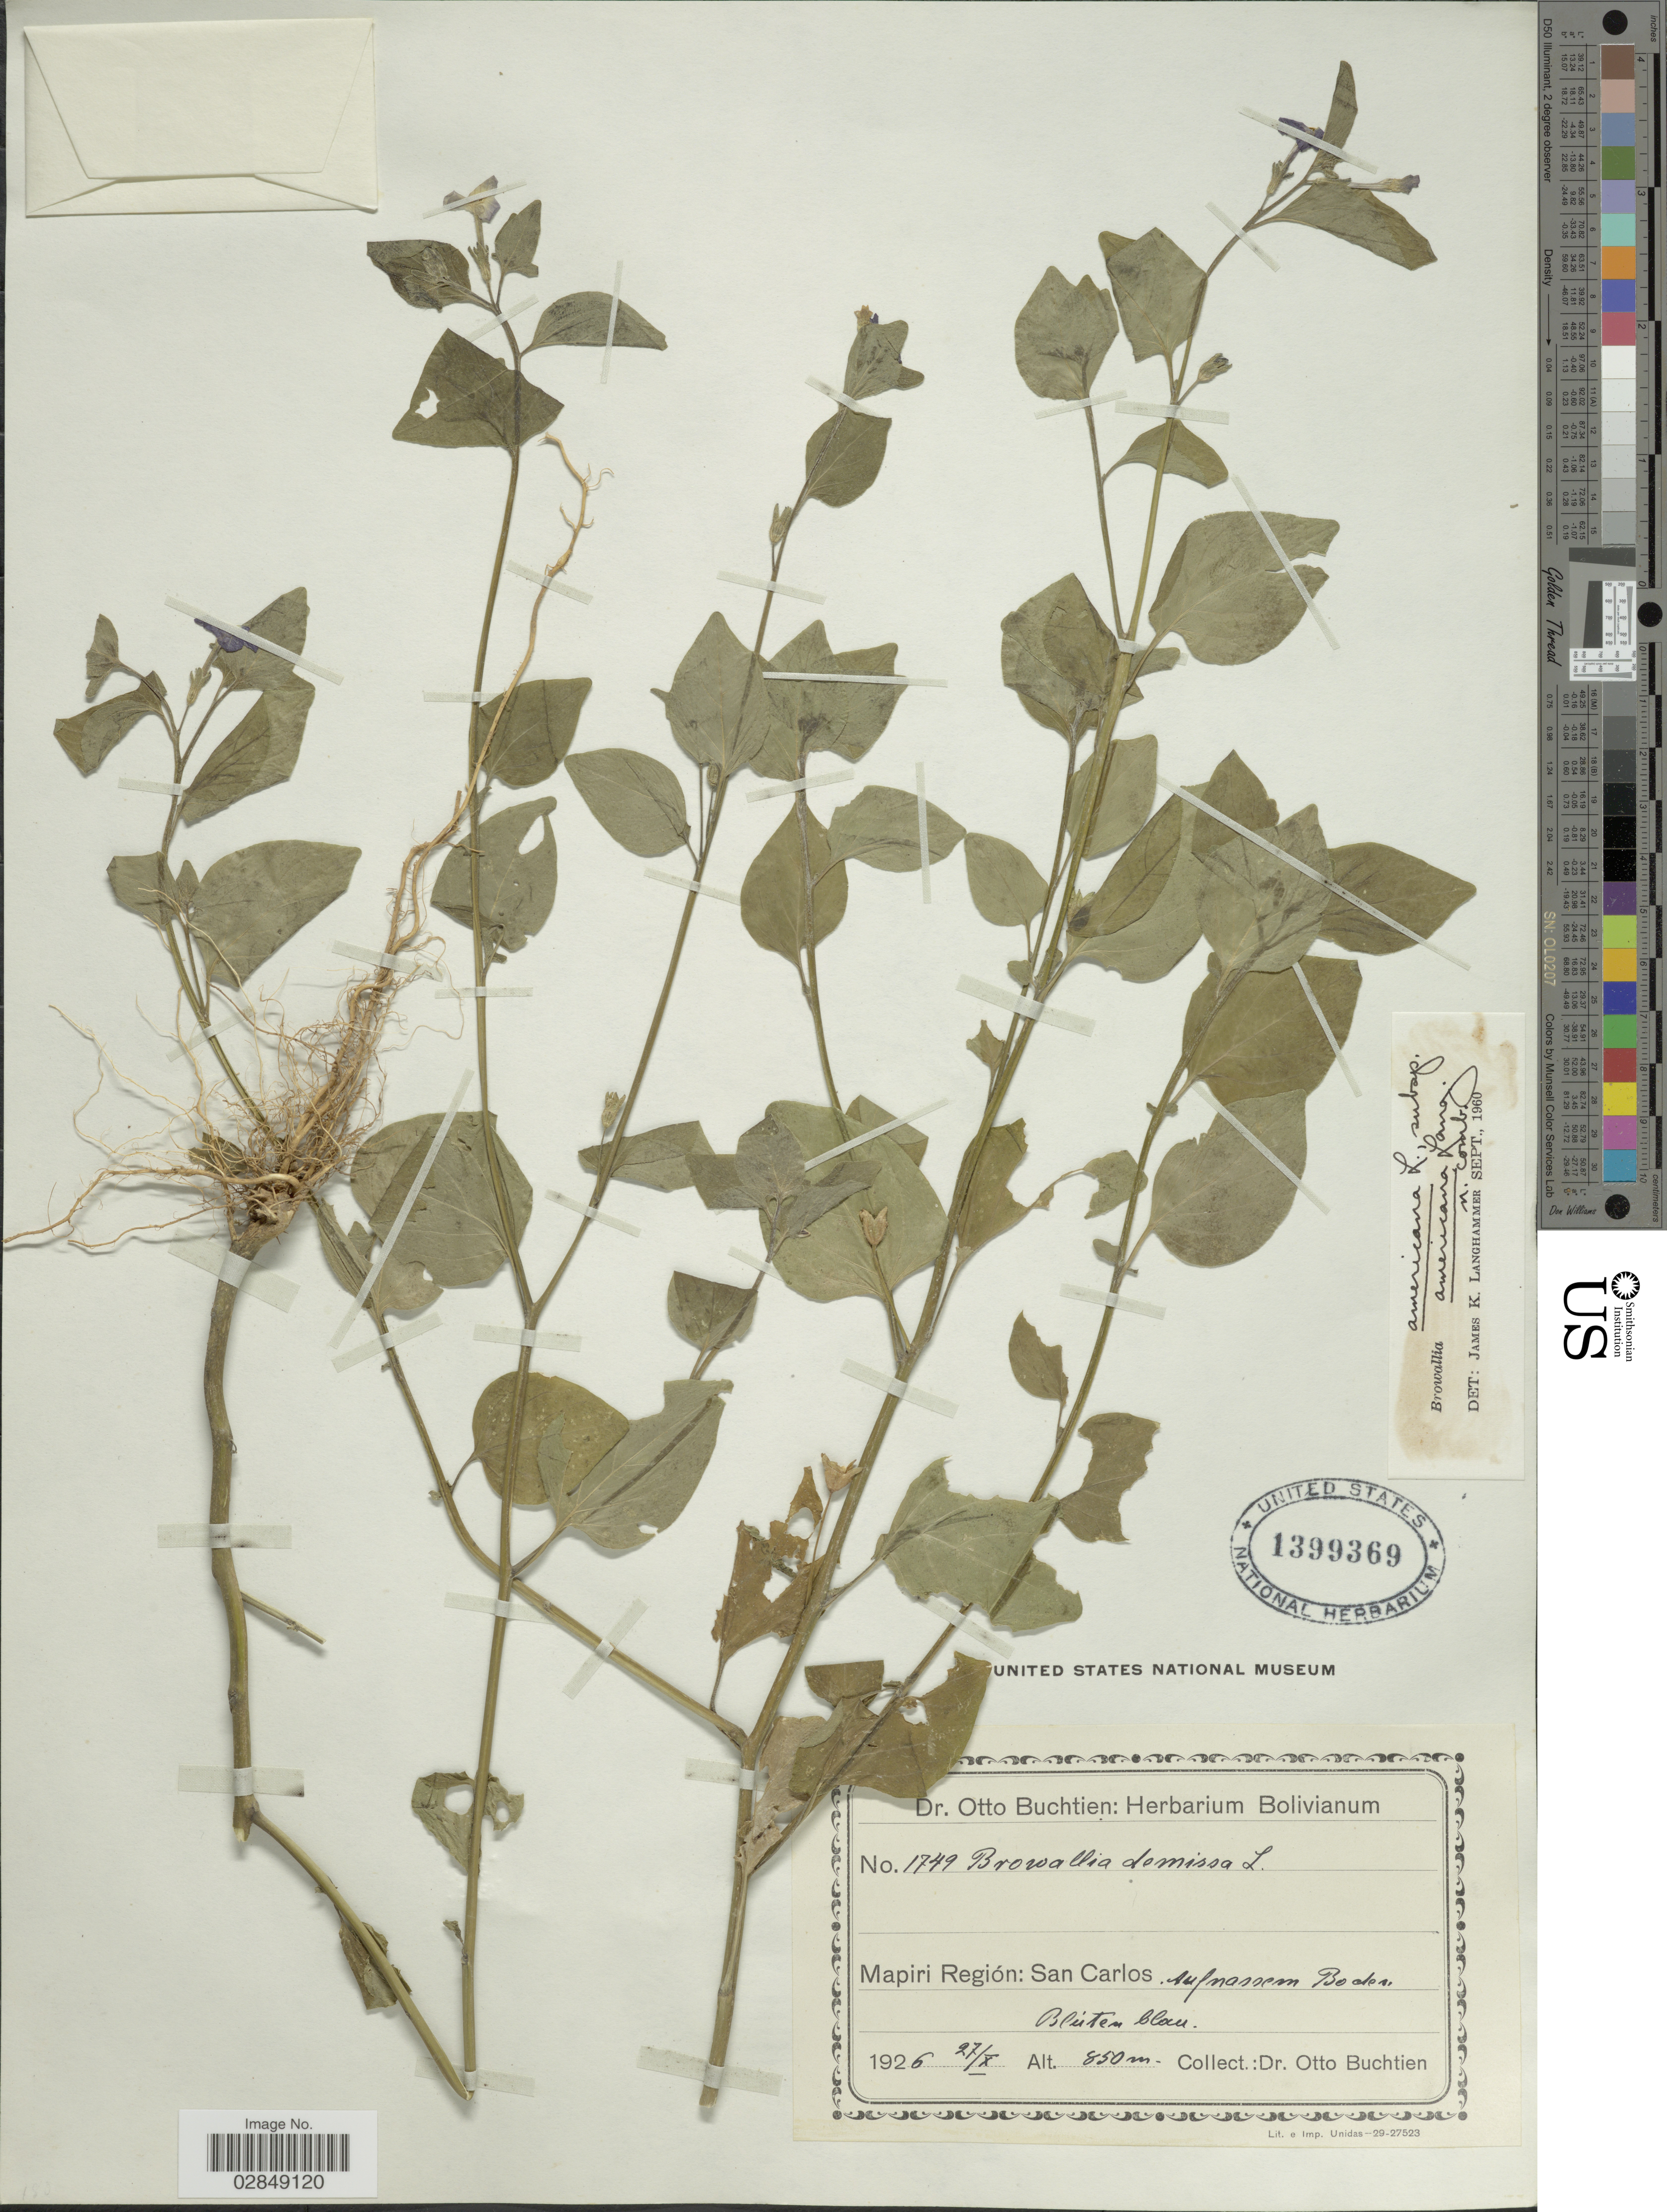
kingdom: Plantae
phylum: Tracheophyta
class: Magnoliopsida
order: Solanales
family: Solanaceae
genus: Browallia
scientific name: Browallia americana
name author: L.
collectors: O. Buchtien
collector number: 1749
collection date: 1926-10-27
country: Bolivia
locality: Mapiri Regíon: San Carlos.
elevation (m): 850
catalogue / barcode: US 1399369